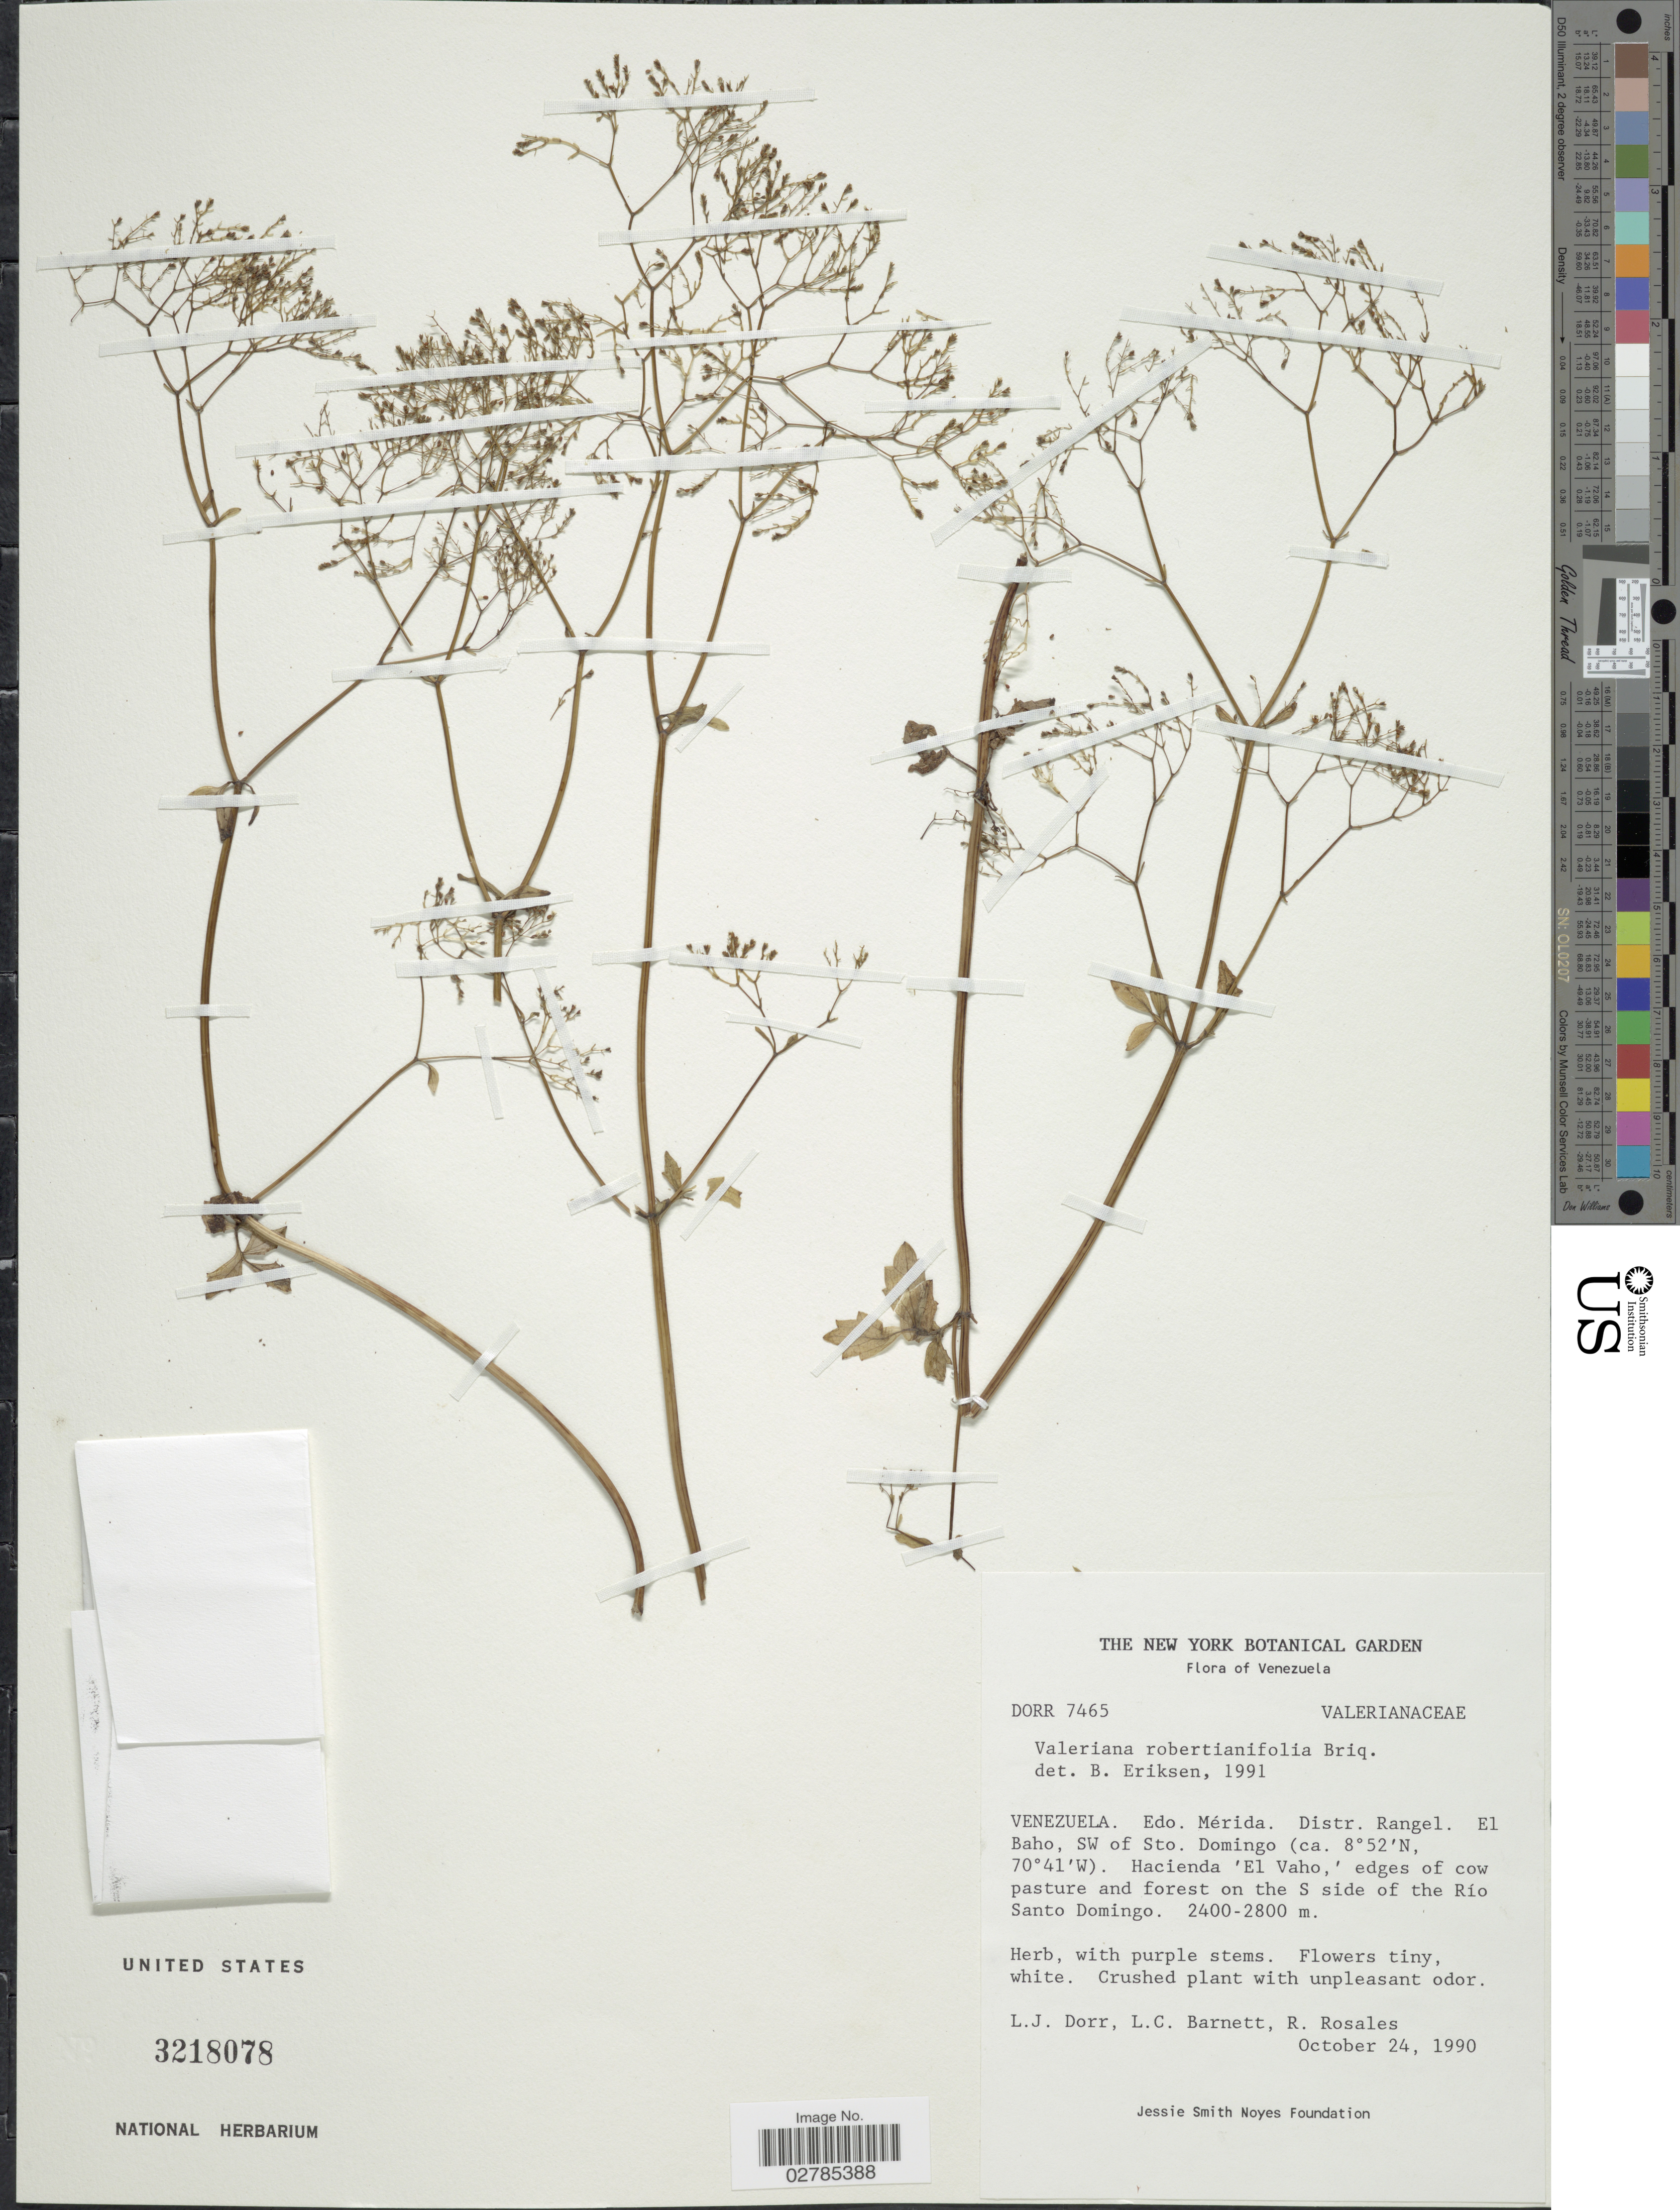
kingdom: Plantae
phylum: Tracheophyta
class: Magnoliopsida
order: Dipsacales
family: Caprifoliaceae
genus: Valeriana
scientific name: Valeriana robertianifolia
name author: Briq.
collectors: L. J. Dorr, L. C. Barnett & R. Rosales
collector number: DORR7465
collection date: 1990-10-24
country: Venezuela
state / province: Mérida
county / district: Rangel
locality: El Baho, SW of Sto. Domingo. Hacienda 'El Vaho' S side of the Río Santo Domingo.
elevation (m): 2400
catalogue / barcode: US 3218078